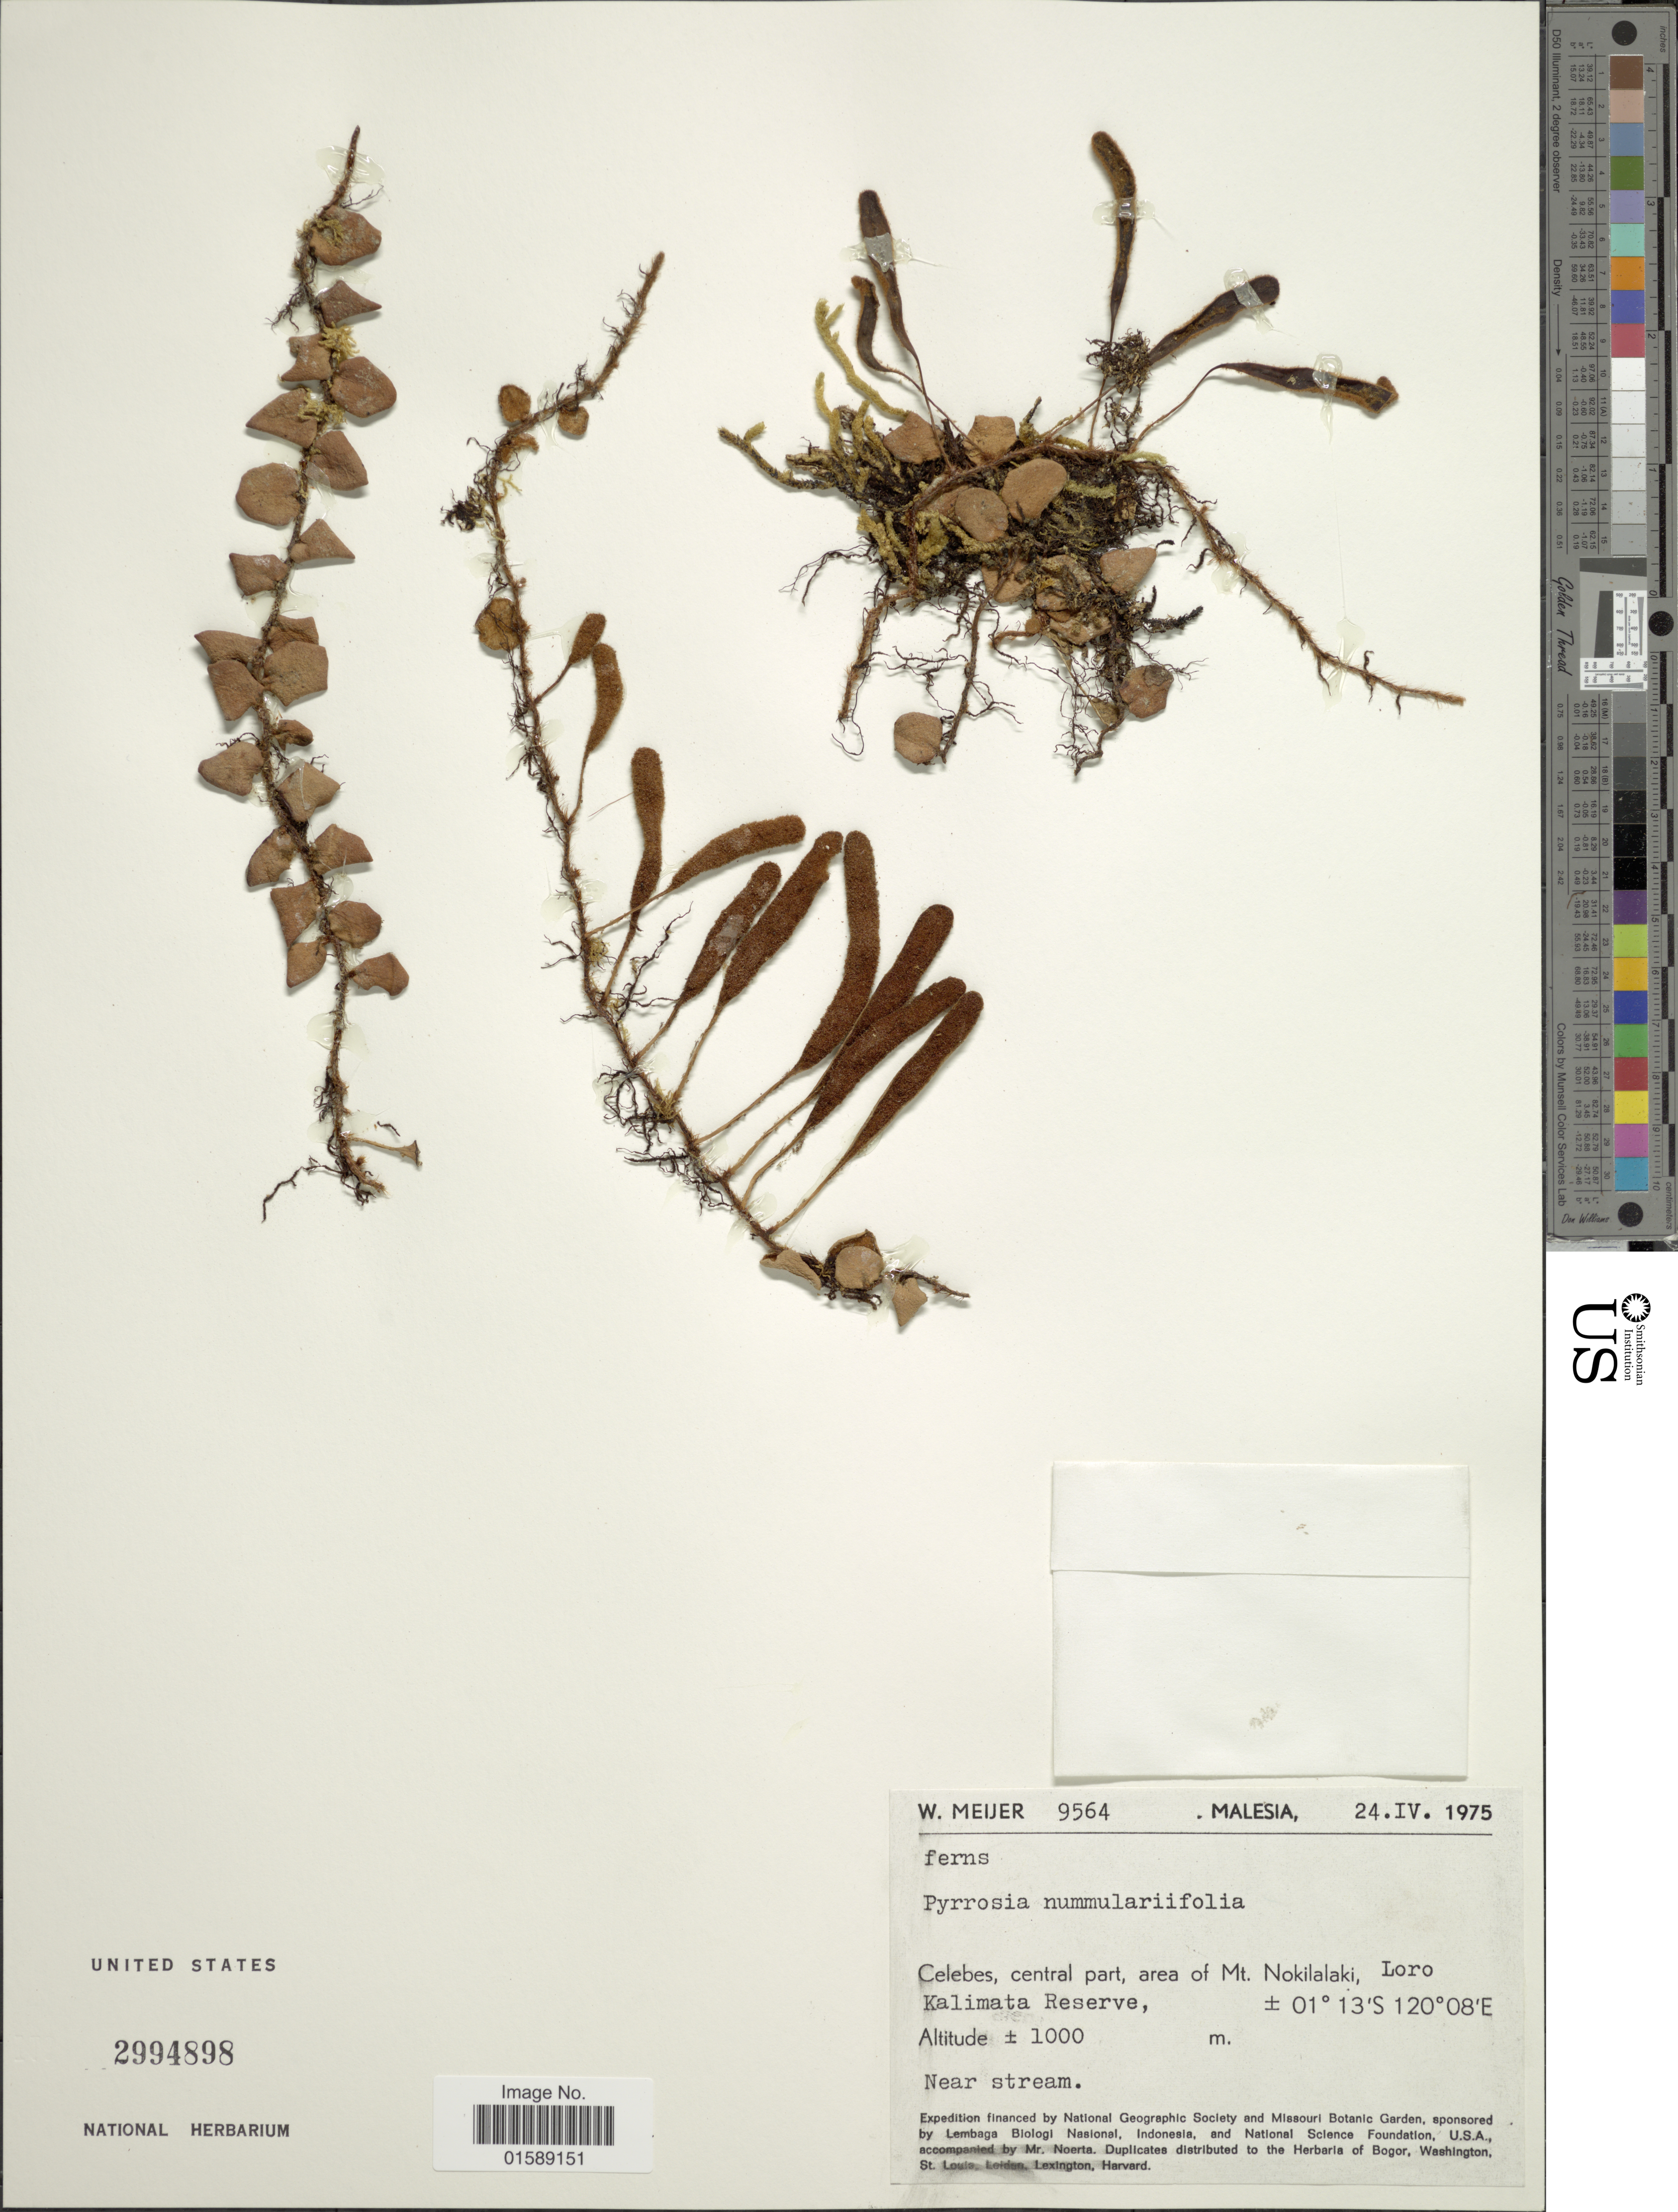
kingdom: Plantae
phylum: Tracheophyta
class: Polypodiopsida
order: Polypodiales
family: Polypodiaceae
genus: Pyrrosia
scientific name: Pyrrosia nummularifolia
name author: (Sw.) Ching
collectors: W. Meijer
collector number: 9564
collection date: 1975-04-24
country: Malaysia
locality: Malesia. Celebes, central part, area of Mt. Nokilaki, Loro Kalimata Reserve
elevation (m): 1000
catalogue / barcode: US 2994898